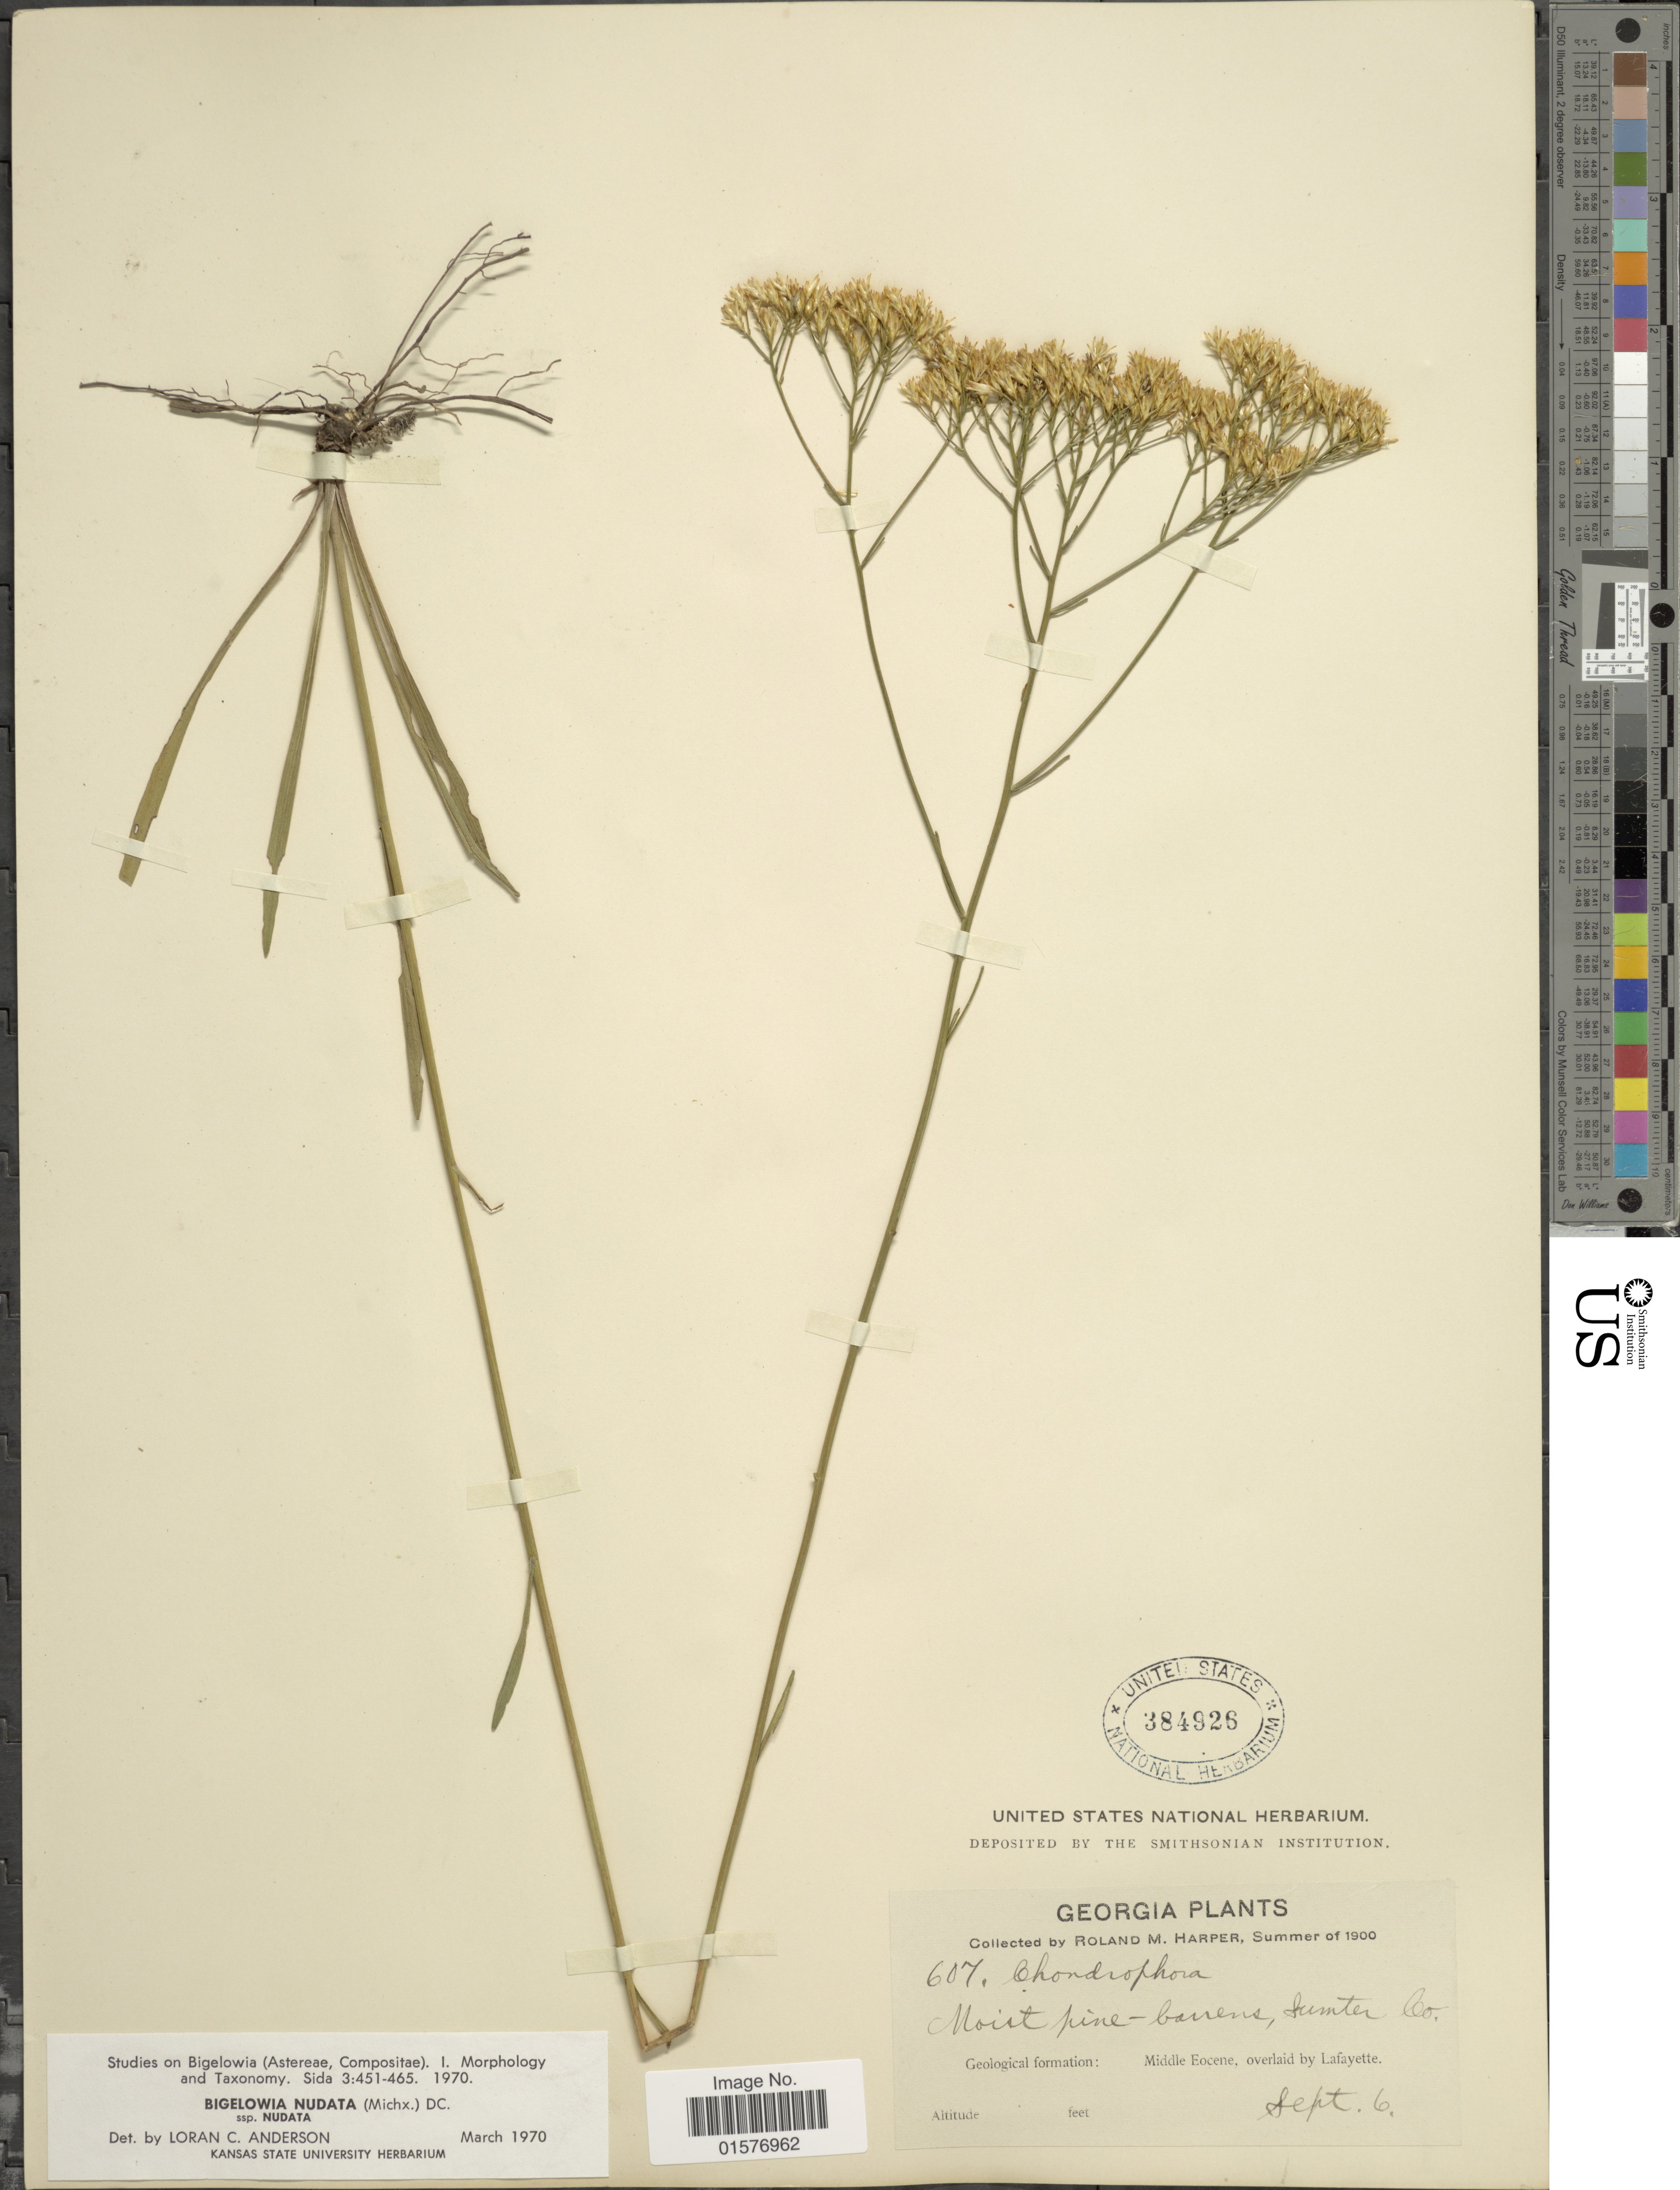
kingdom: Plantae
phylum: Tracheophyta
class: Magnoliopsida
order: Asterales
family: Asteraceae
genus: Bigelowia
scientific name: Bigelowia nudata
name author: (Michx.) DC.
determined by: Urbatsch, Lowell E., Curator (LSU), Louisiana State University (UNITED STATES)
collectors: R. M. Harper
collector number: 607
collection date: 1900-09-06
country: United States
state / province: Georgia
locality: Moist pine-barrens, sumter Co. Middle Eocene, overlaid by Lafayette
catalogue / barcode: US 384926